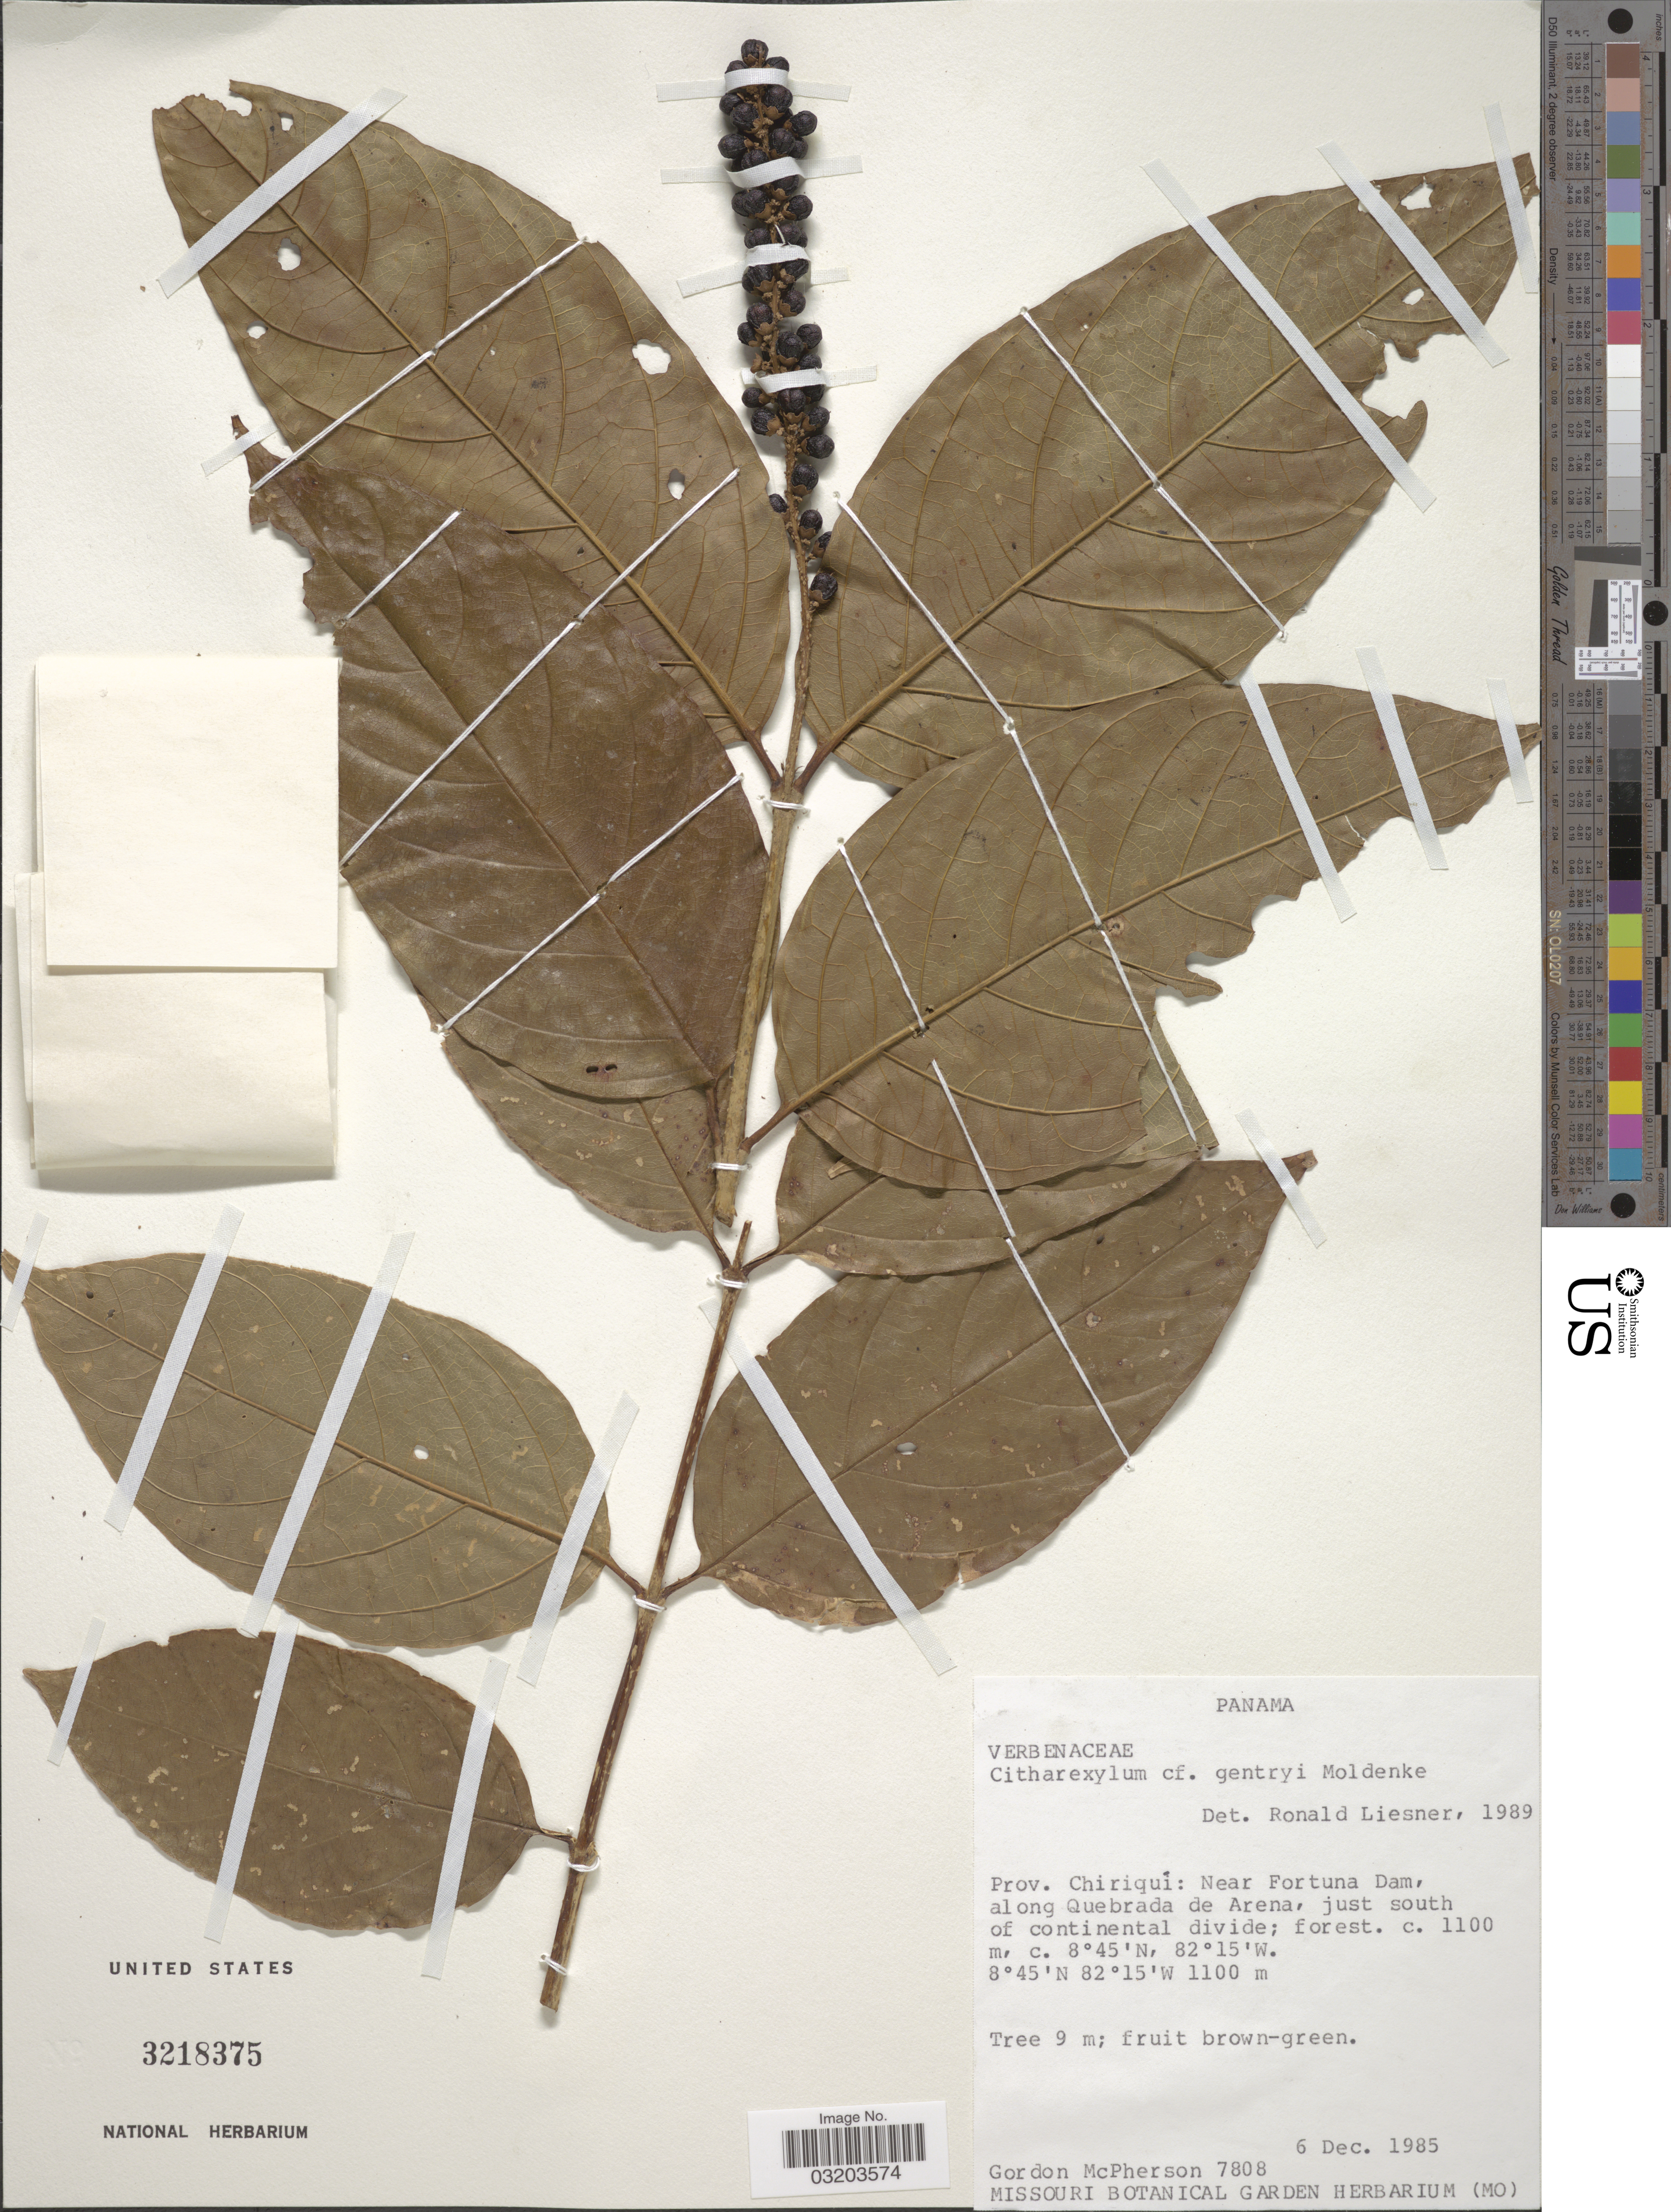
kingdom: Plantae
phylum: Tracheophyta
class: Magnoliopsida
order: Lamiales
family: Verbenaceae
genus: Citharexylum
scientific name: Citharexylum gentryi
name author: Moldenke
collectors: G. McPherson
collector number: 7808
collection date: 1985-12-06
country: Panama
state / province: Chiriqui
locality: Near Fortuna Dam, along Quebrada de Arena, just south of continental divide; forest.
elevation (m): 1100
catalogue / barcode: US 3218375